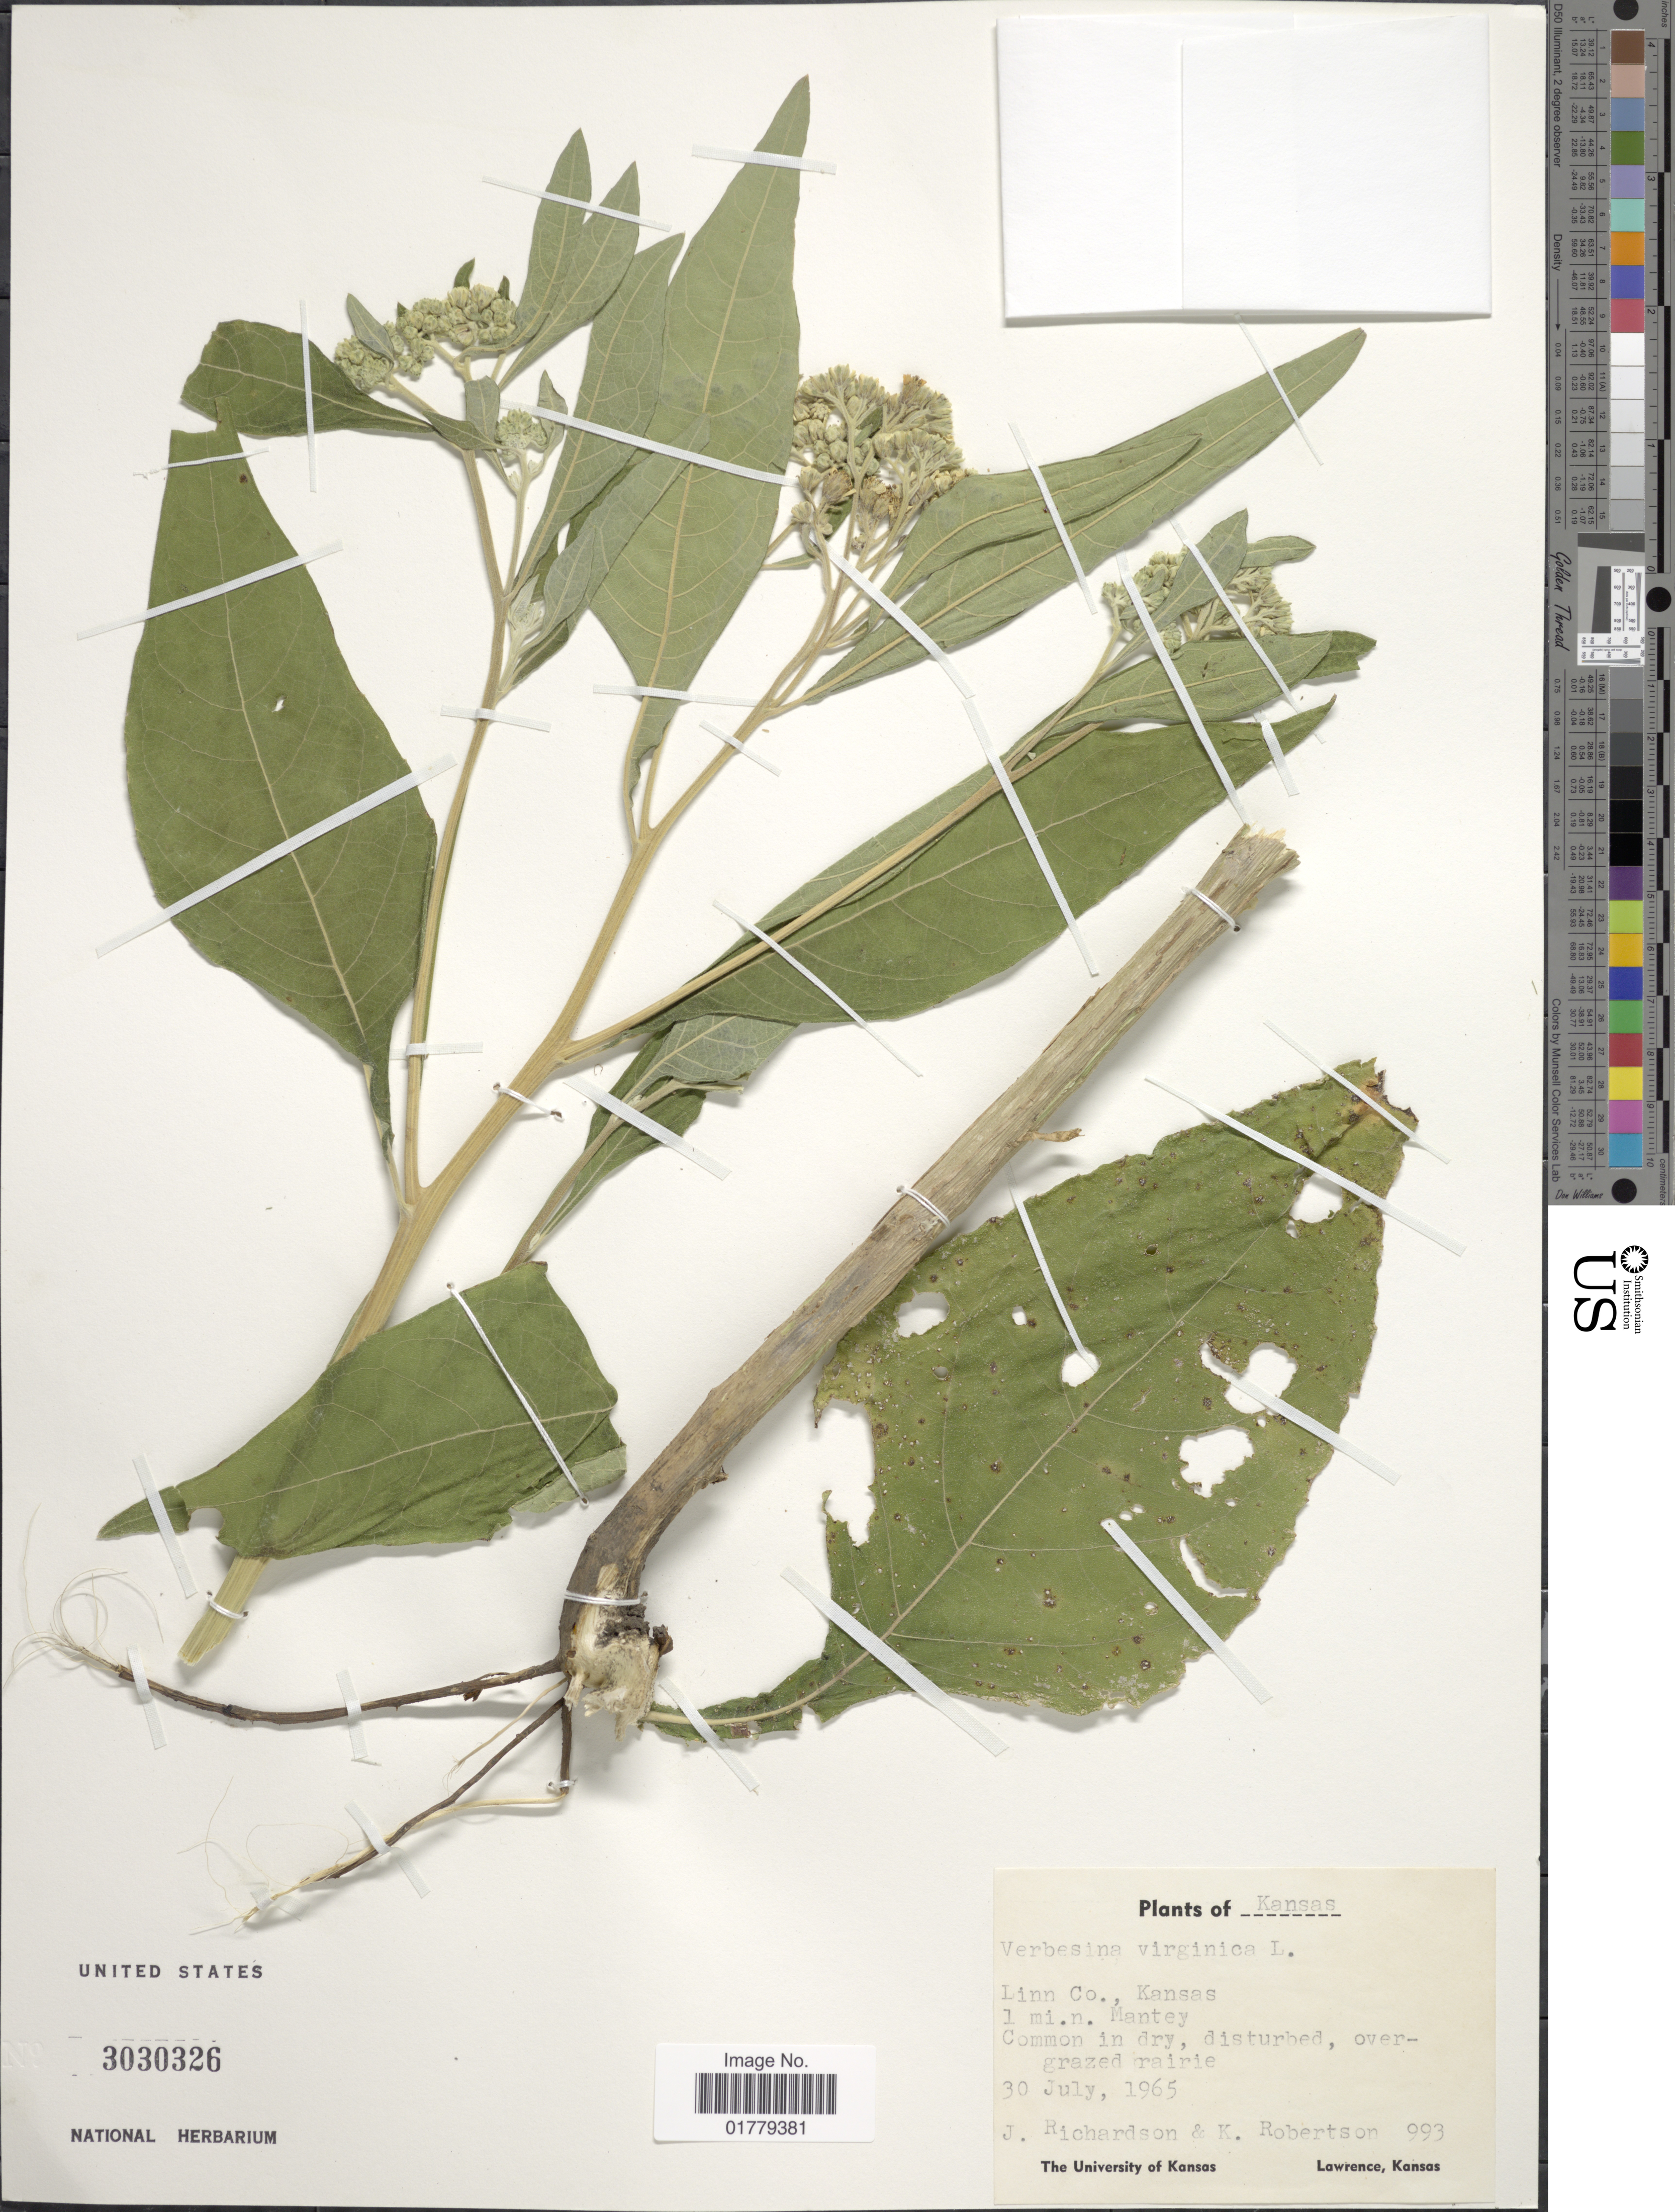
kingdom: Plantae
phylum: Tracheophyta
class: Magnoliopsida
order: Asterales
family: Asteraceae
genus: Verbesina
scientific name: Verbesina virginica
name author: L.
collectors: J. Richardson & K. Robertson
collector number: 993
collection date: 1965-07-30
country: United States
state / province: Kansas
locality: Linn Co., Kansas. 1 mi. n. Mantey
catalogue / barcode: US 3030326